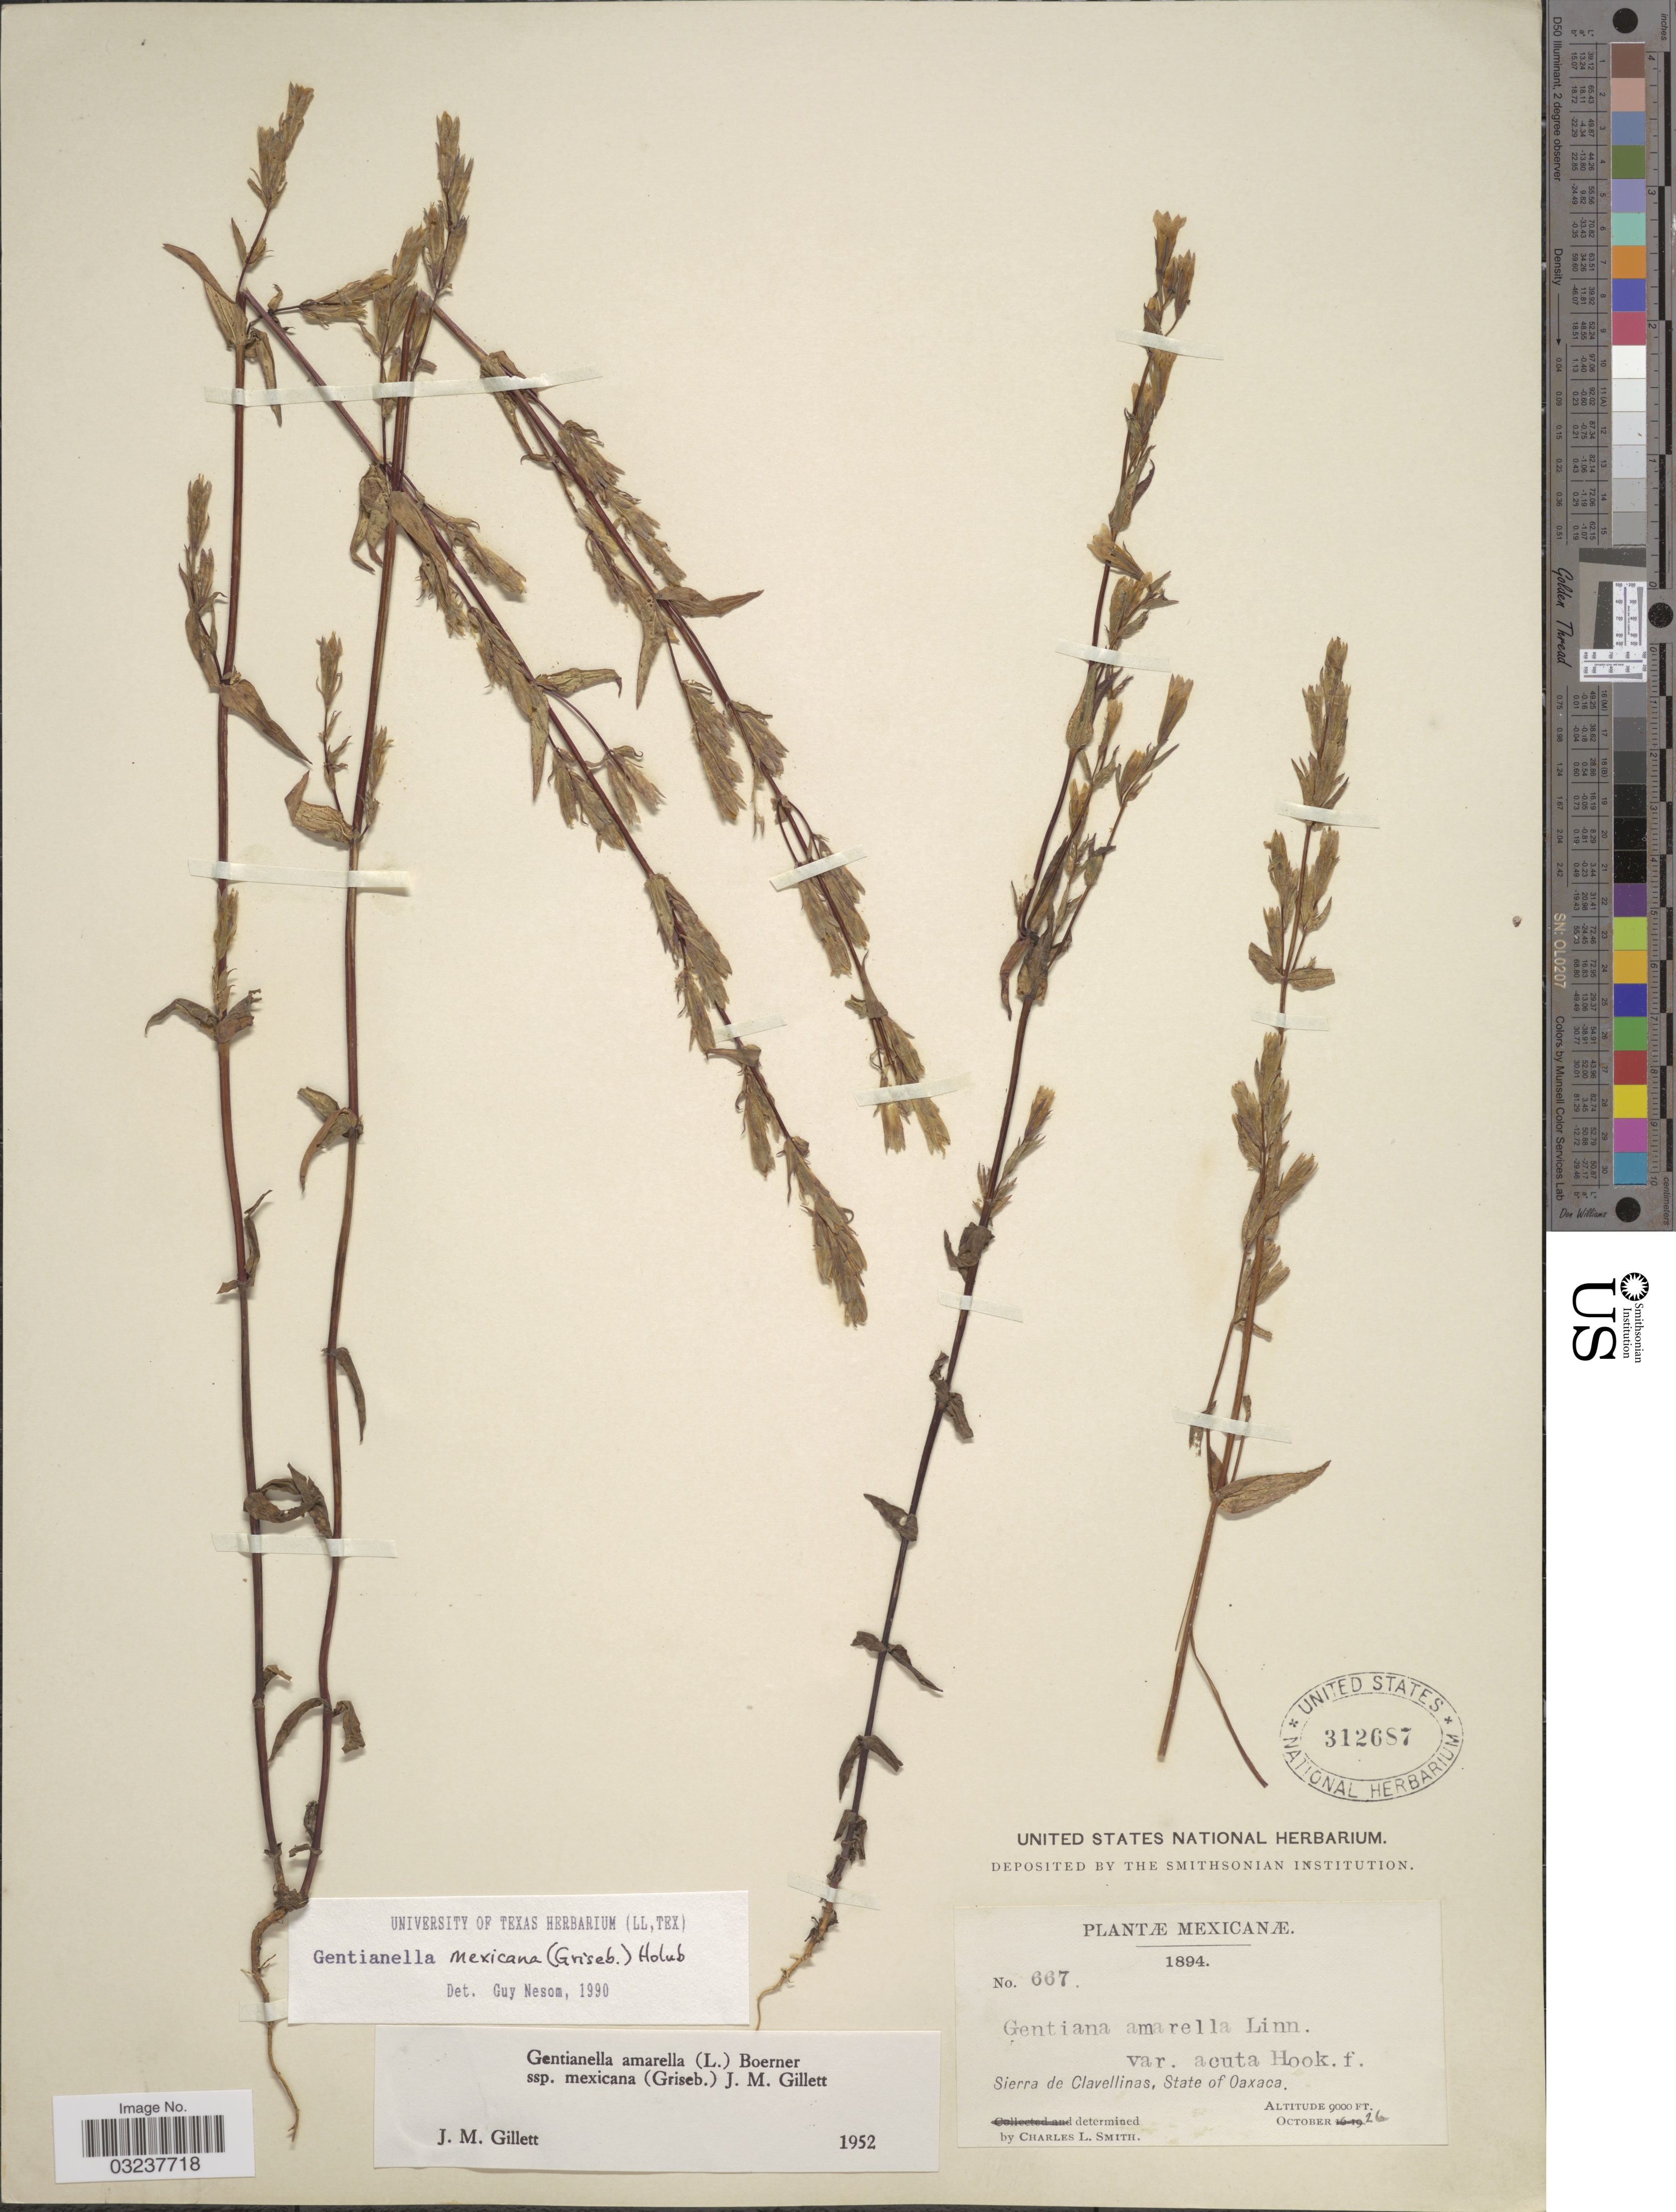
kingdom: Plantae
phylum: Tracheophyta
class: Magnoliopsida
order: Gentianales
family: Gentianaceae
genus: Gentianella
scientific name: Gentianella mexicana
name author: (Griseb.) Holub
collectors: C. L. Smith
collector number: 667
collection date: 1894-10-26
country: Mexico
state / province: Oaxaca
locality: Sierra de Clavellinas.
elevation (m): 2743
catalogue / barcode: US 312687